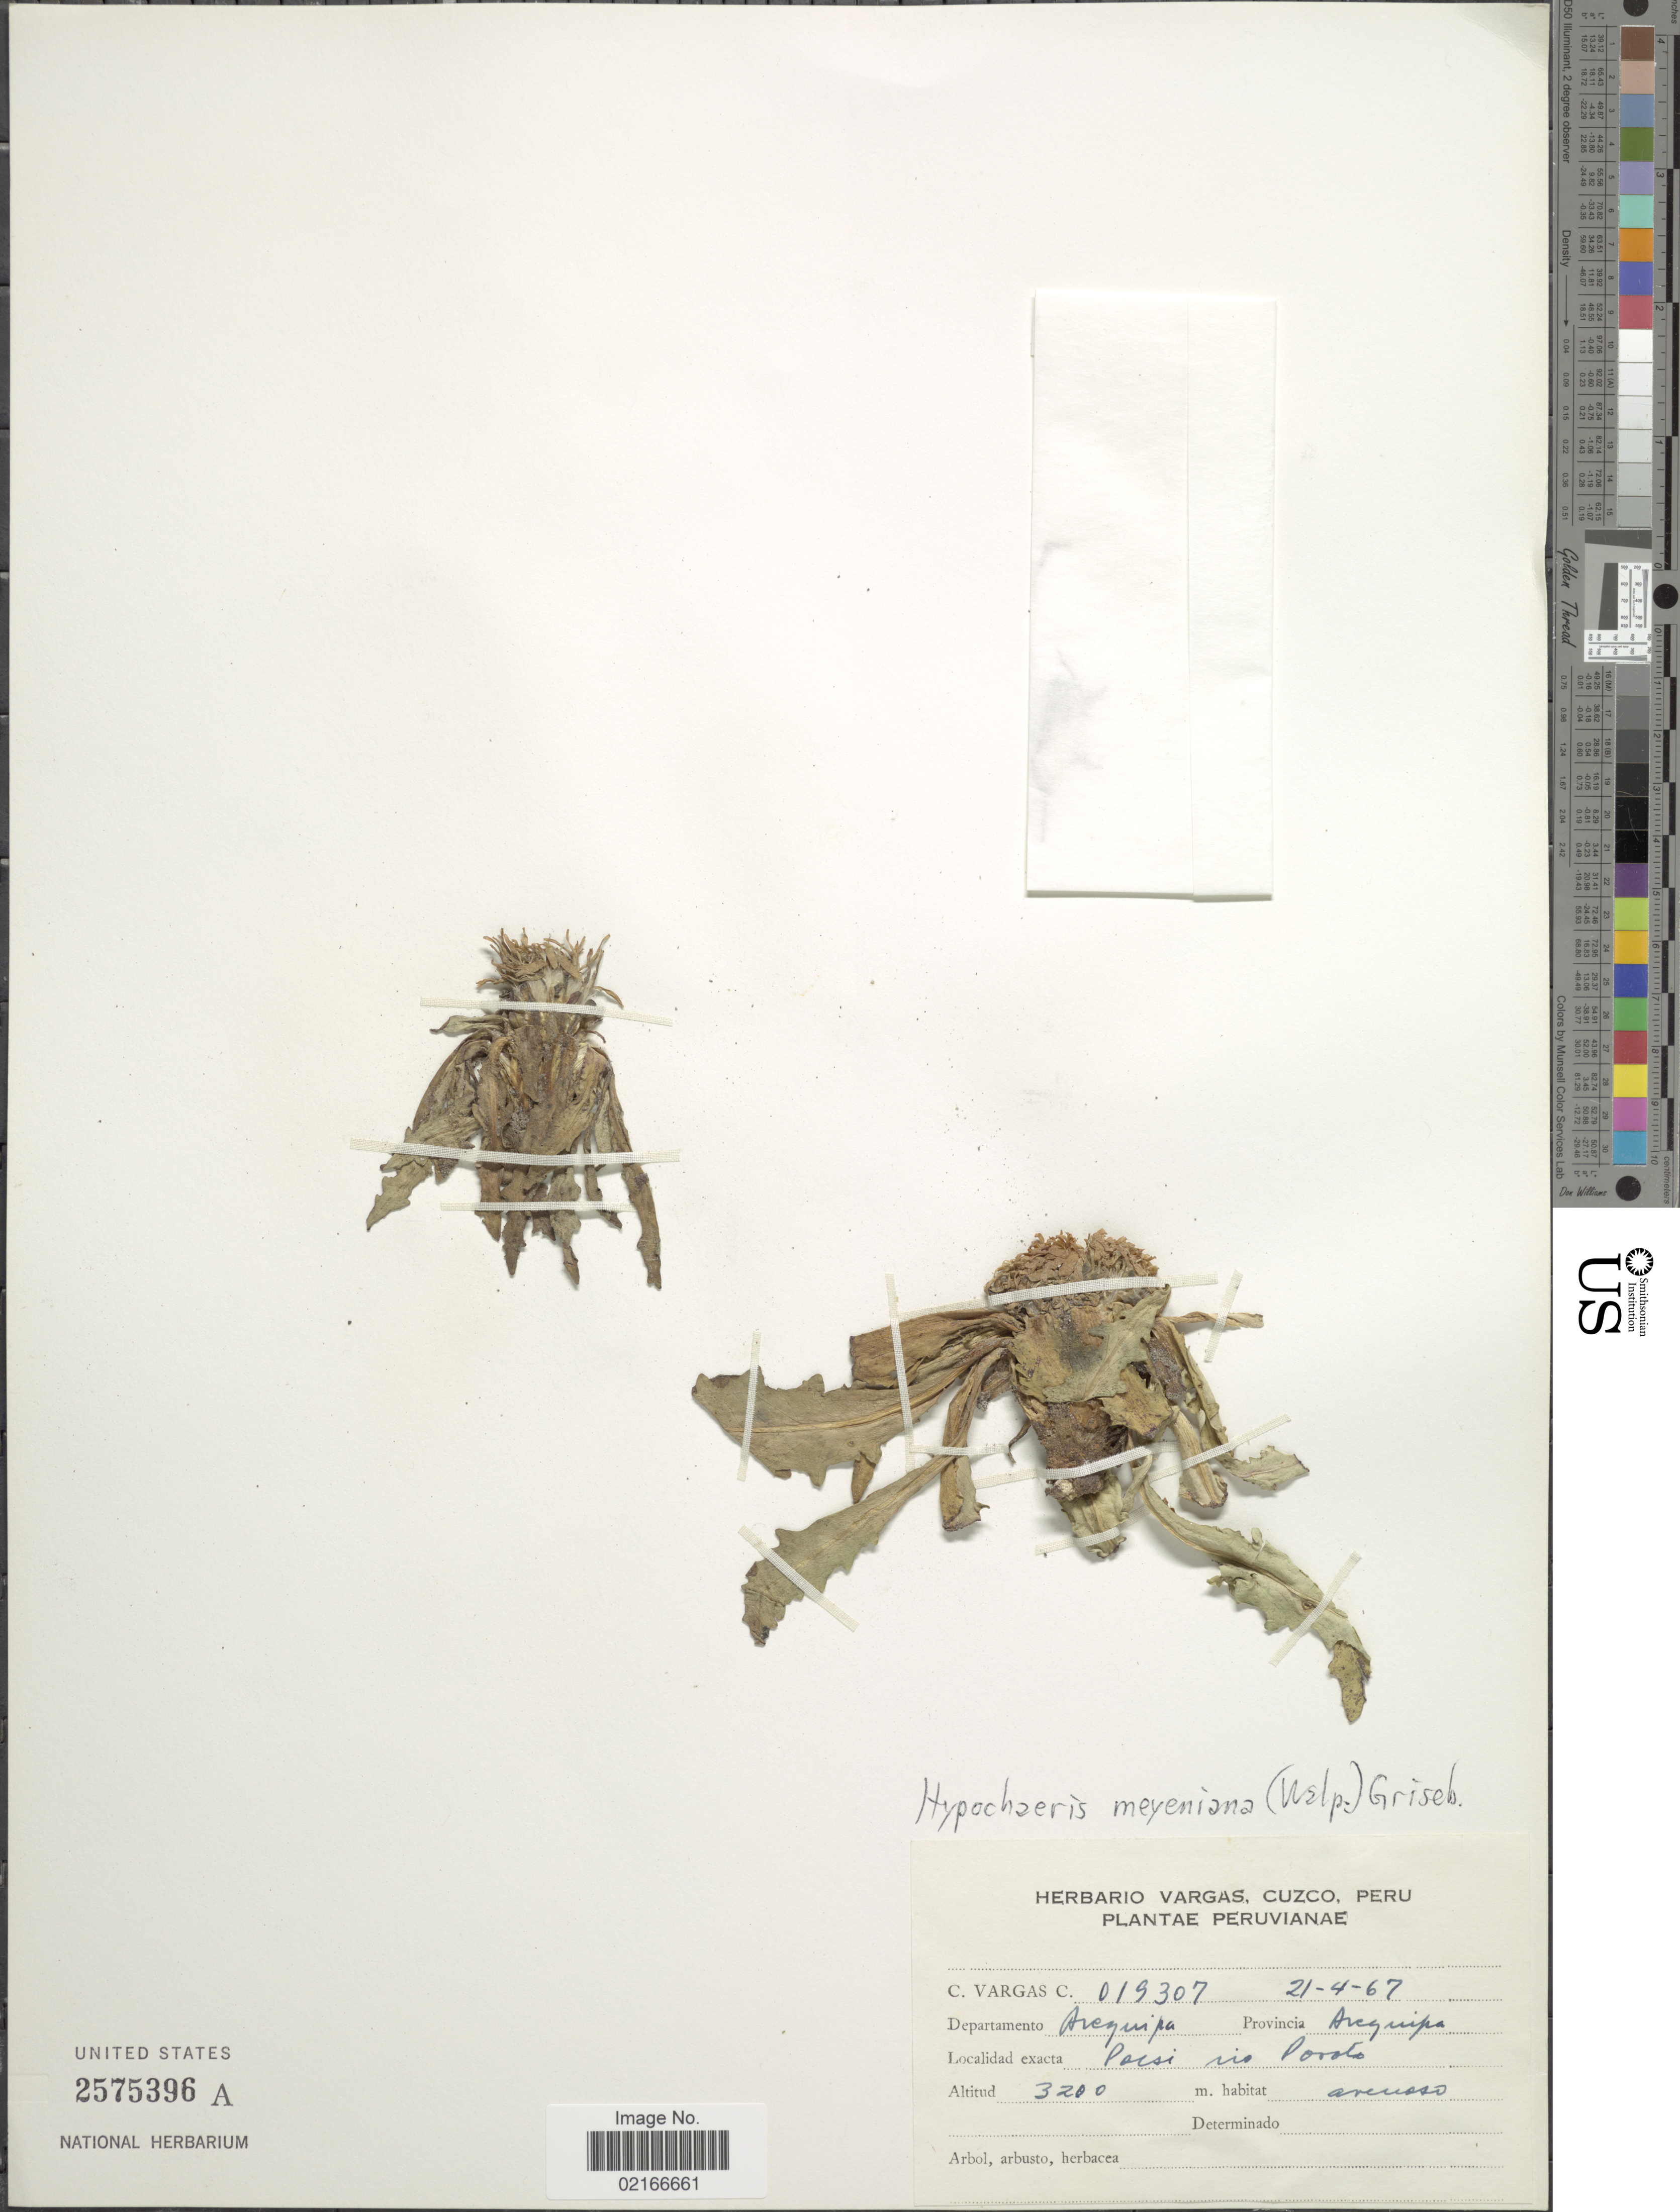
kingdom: Plantae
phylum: Tracheophyta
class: Magnoliopsida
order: Asterales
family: Asteraceae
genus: Hypochaeris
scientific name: Hypochaeris meyeniana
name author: (Walp.) Benth. & Hook. f. ex Griseb.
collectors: C. Vargas Calderón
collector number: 019307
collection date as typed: Transcribed d/m/y: 21/4/67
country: Peru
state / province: Arequipa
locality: Poroto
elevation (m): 3200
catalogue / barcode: US 2575396A